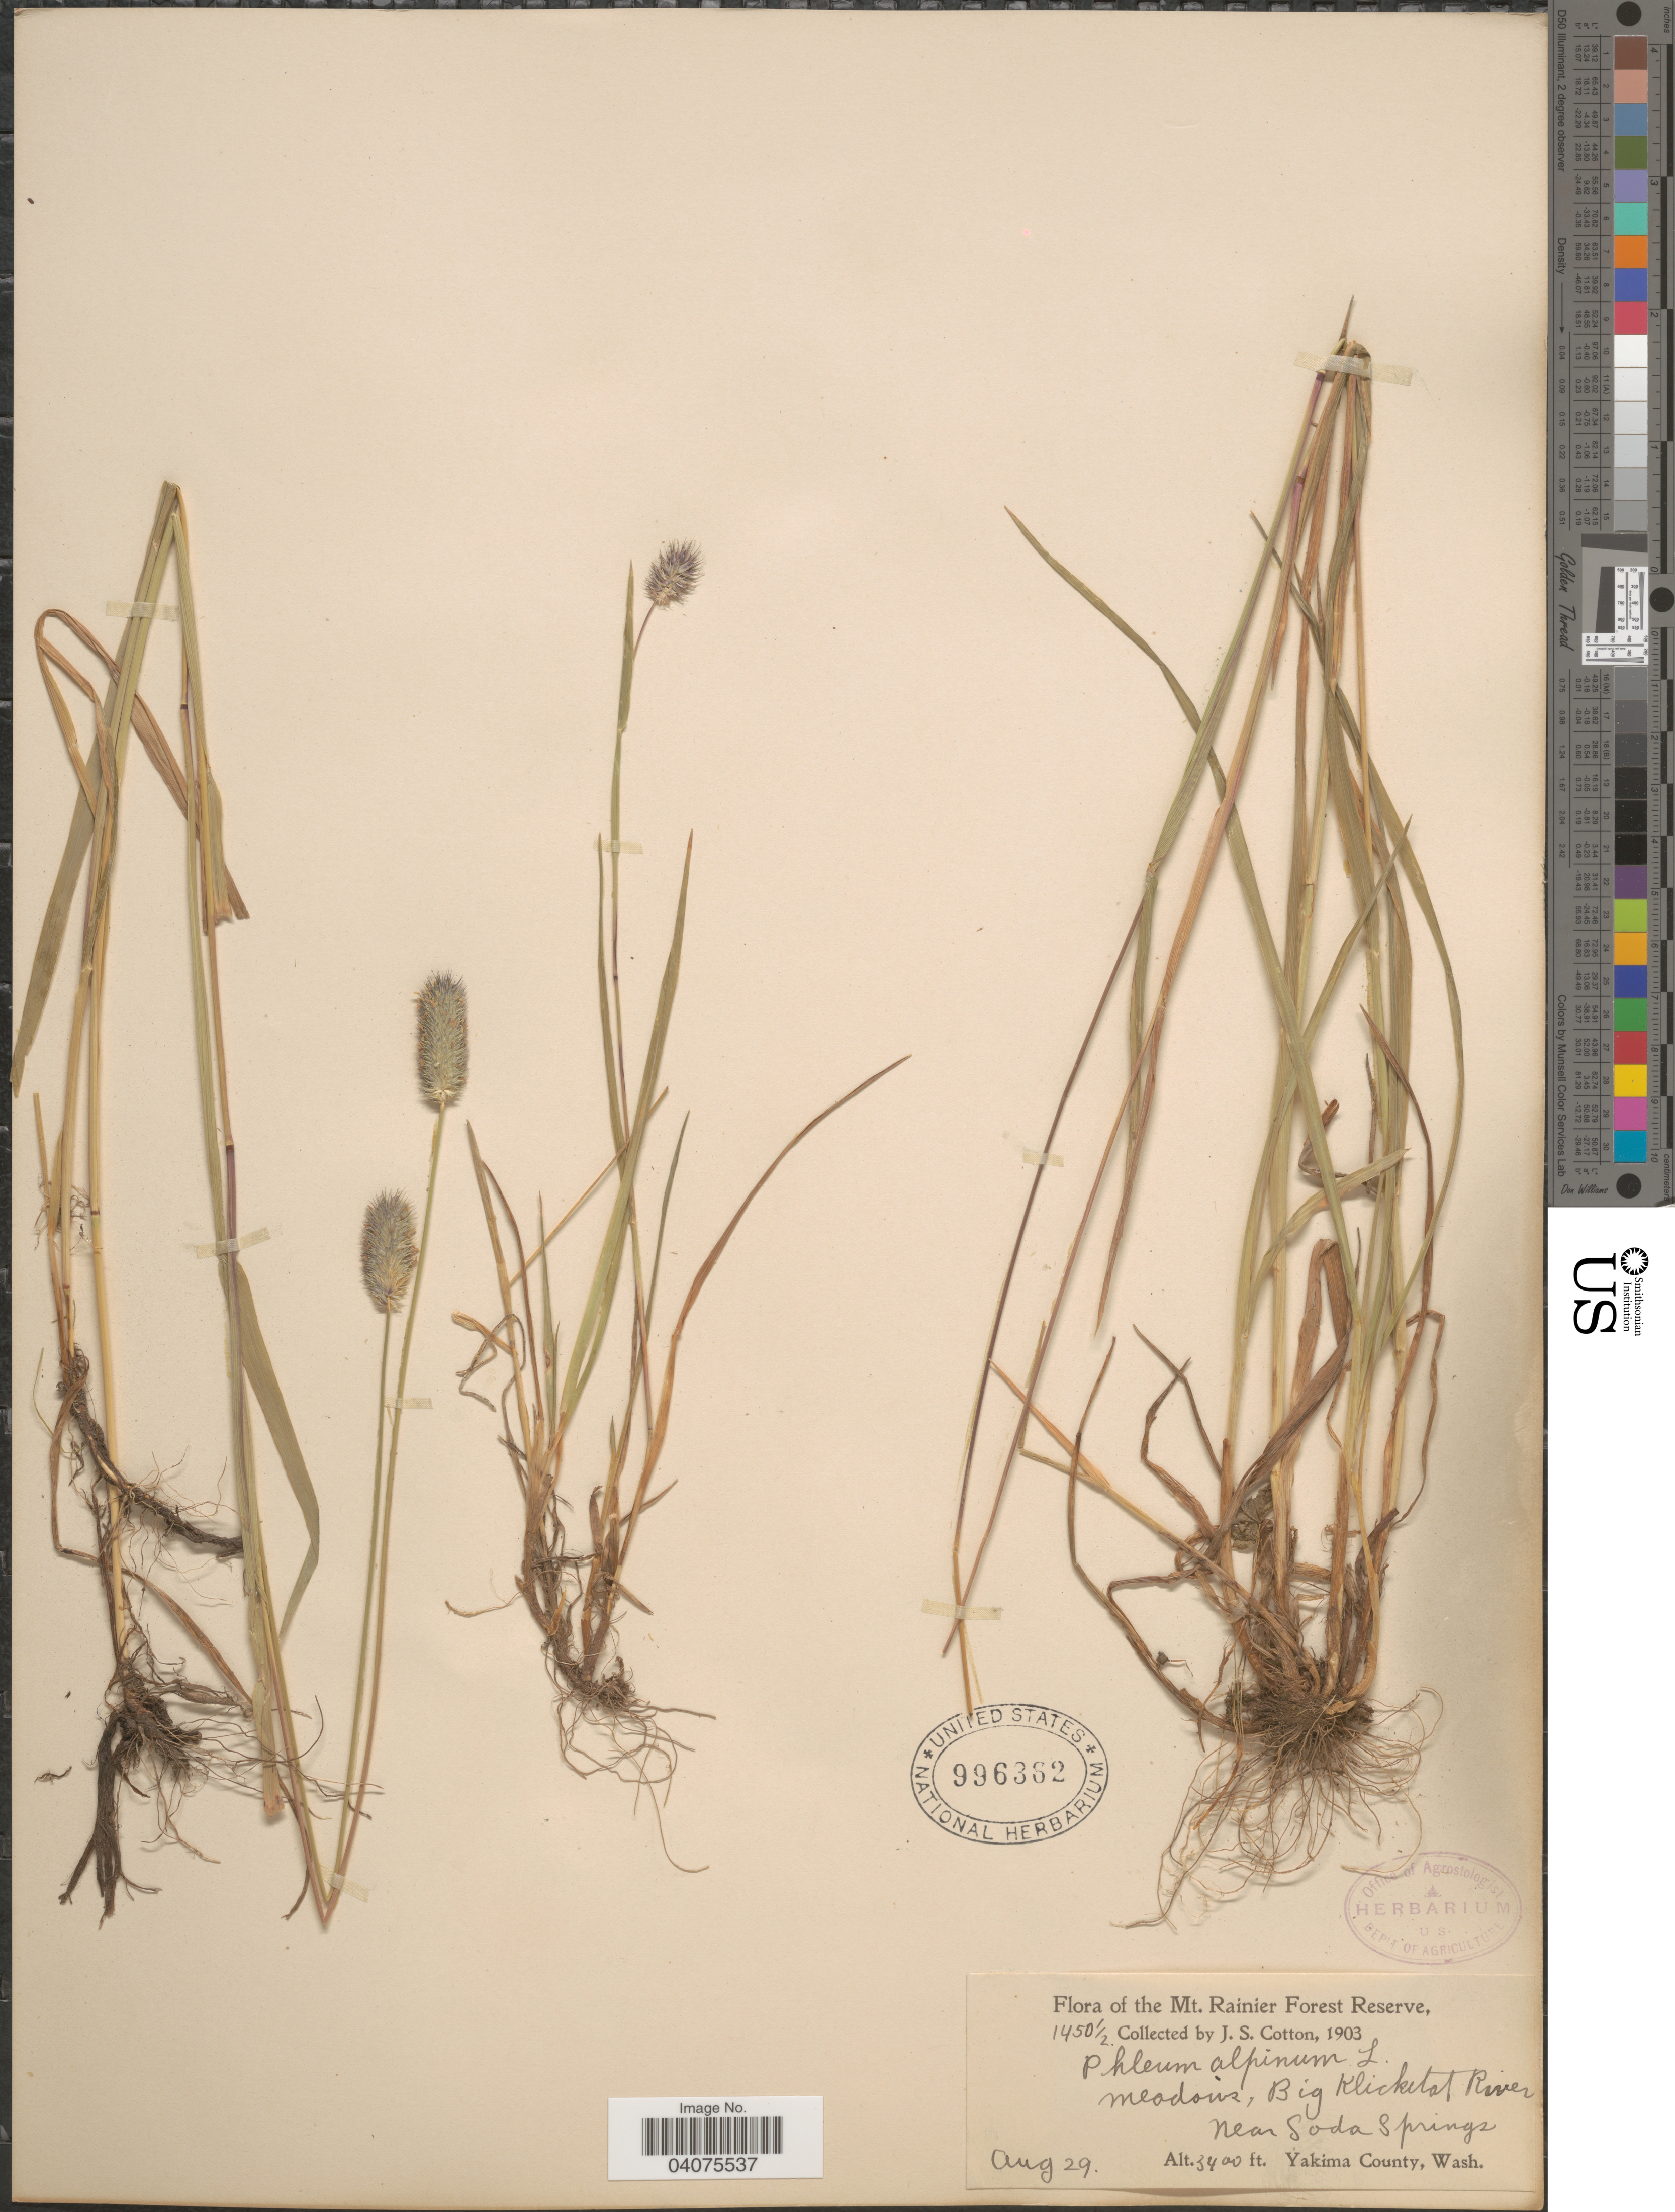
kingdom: Plantae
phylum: Tracheophyta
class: Liliopsida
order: Poales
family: Poaceae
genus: Phleum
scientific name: Phleum alpinum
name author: L.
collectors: J. S. Cotton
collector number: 1450½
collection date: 1903-08-29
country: United States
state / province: Washington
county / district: Yakima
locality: The Mt. Rainier Forest Reserve. Big Klickitat River near Soda Springs. Yakima County.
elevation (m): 1036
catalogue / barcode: US 996362